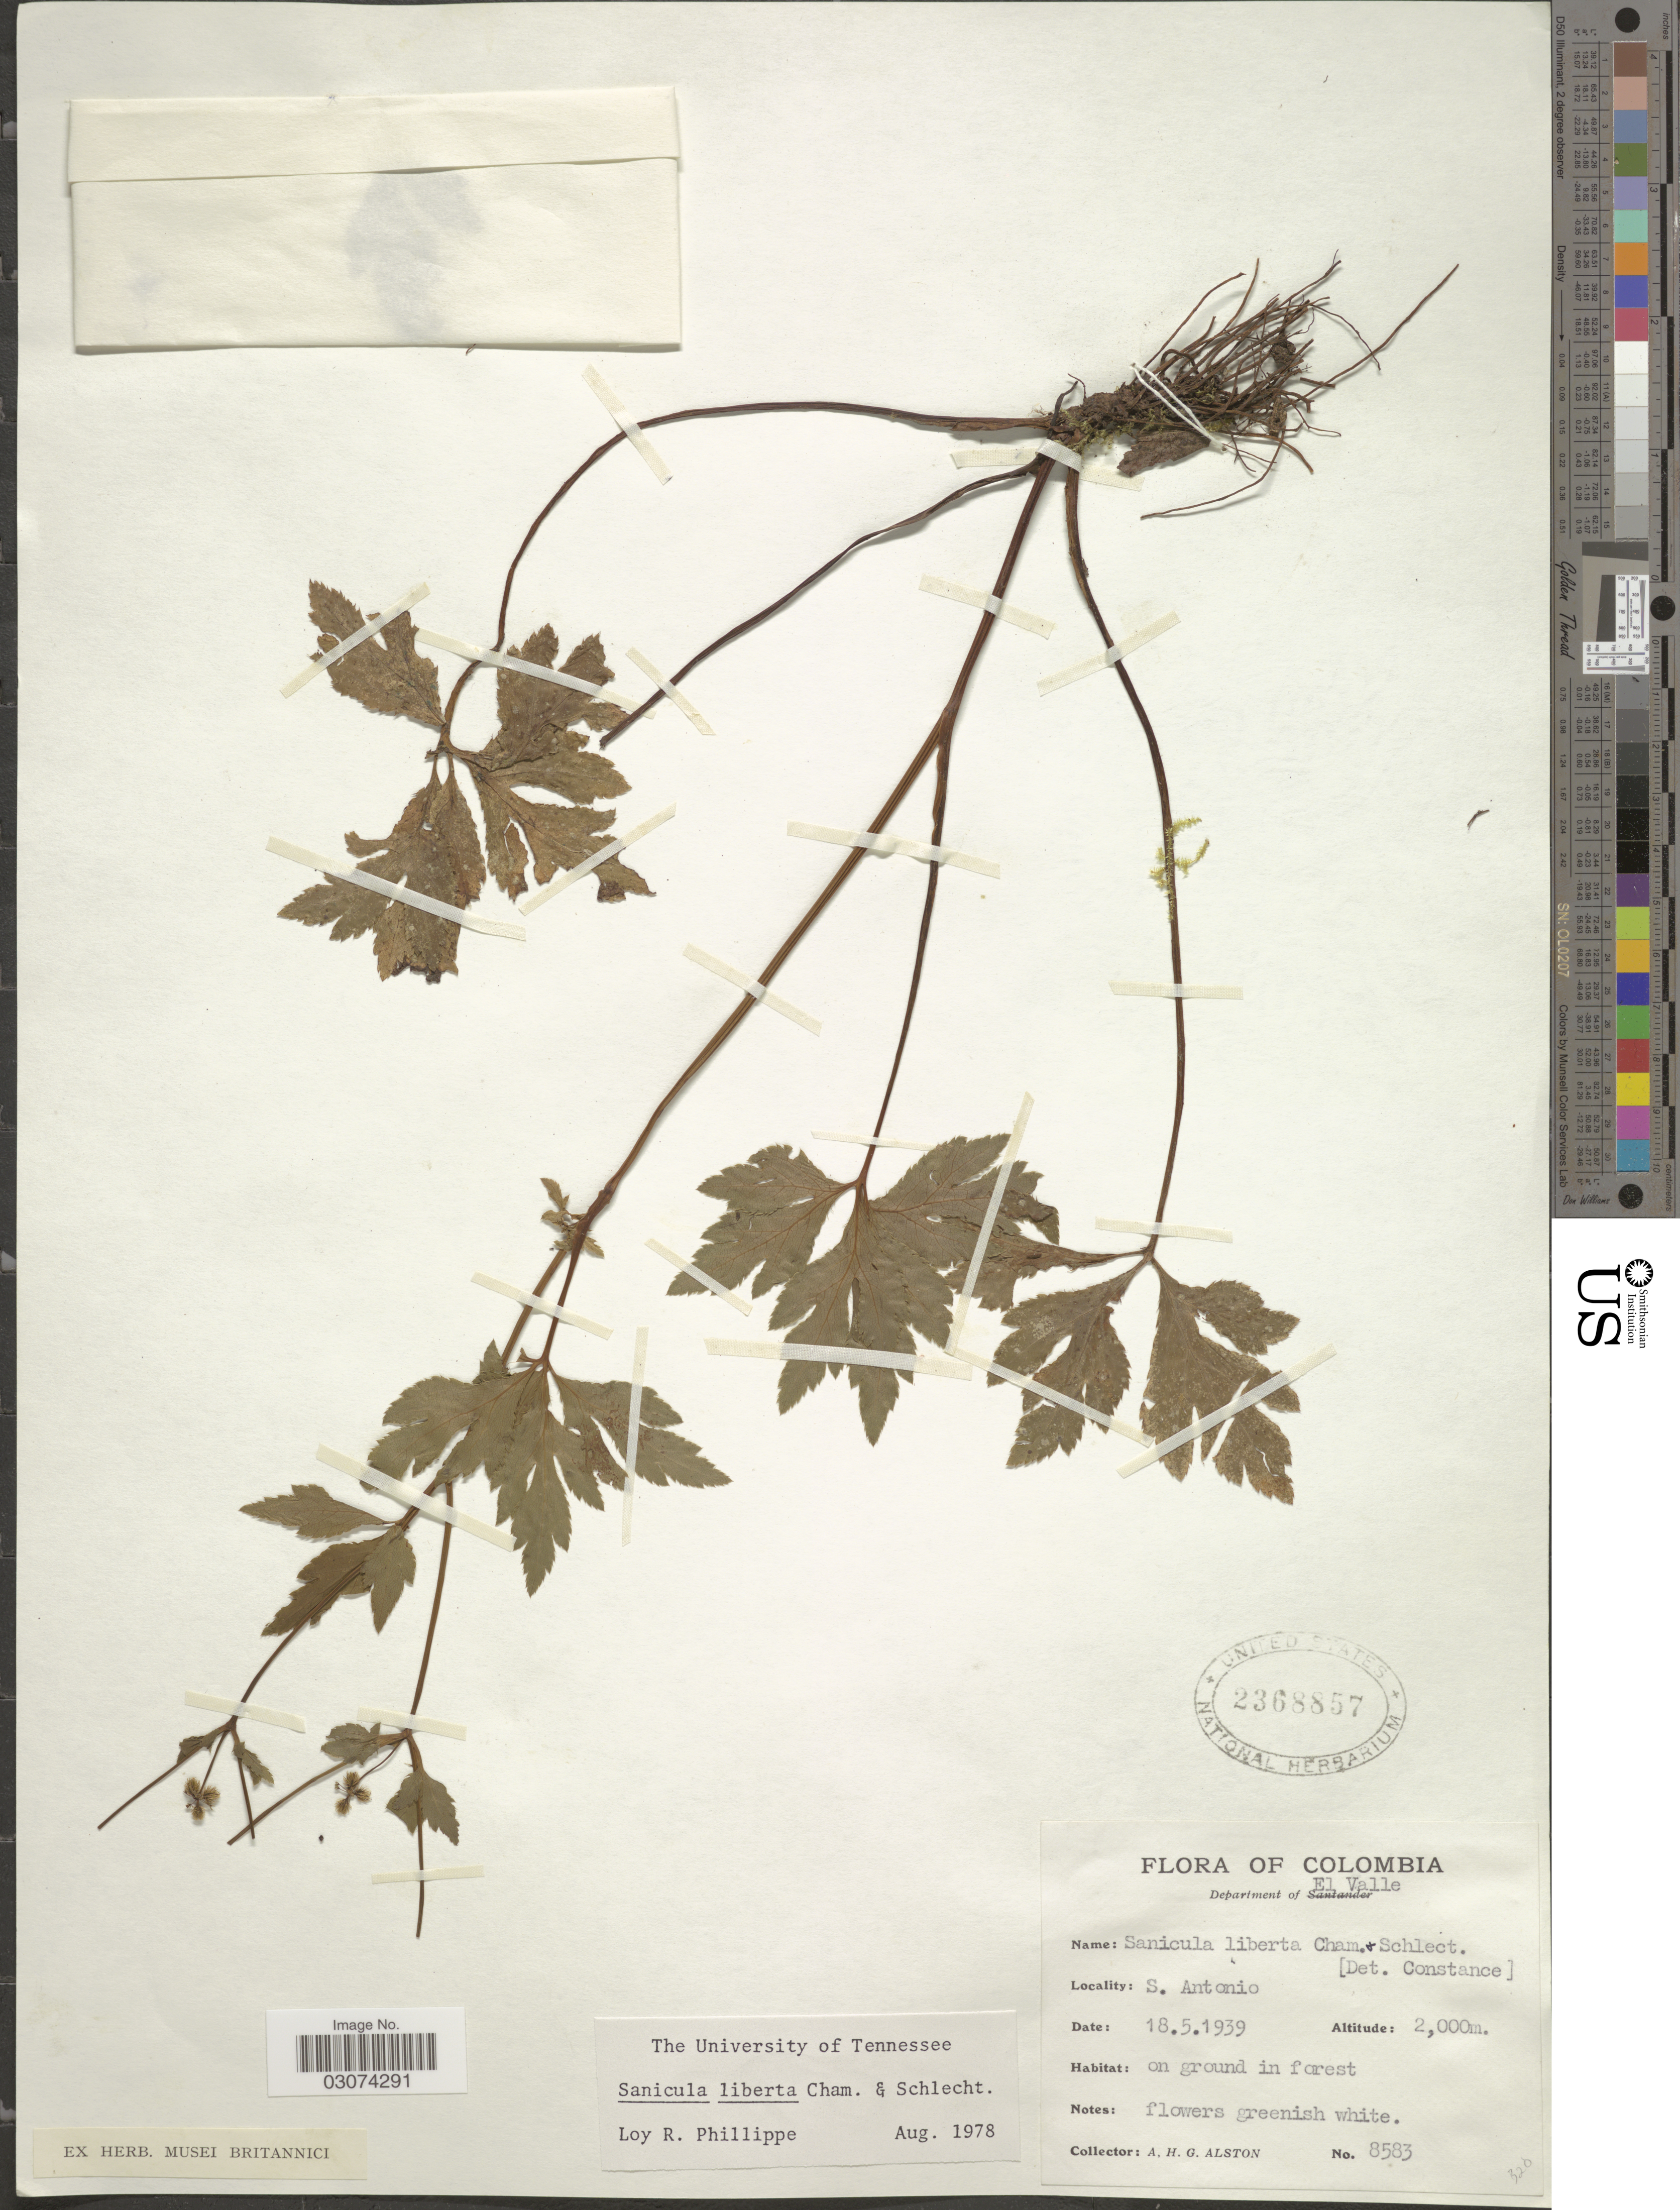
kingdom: Plantae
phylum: Tracheophyta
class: Magnoliopsida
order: Apiales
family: Apiaceae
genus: Sanicula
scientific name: Sanicula liberta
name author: Cham. & Schltdl.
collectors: A. H. Alston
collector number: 8583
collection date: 1939-05-18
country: Colombia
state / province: Valle del Cauca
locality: Department of El Valle. S. Antonio.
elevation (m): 2000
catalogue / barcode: US 2368857